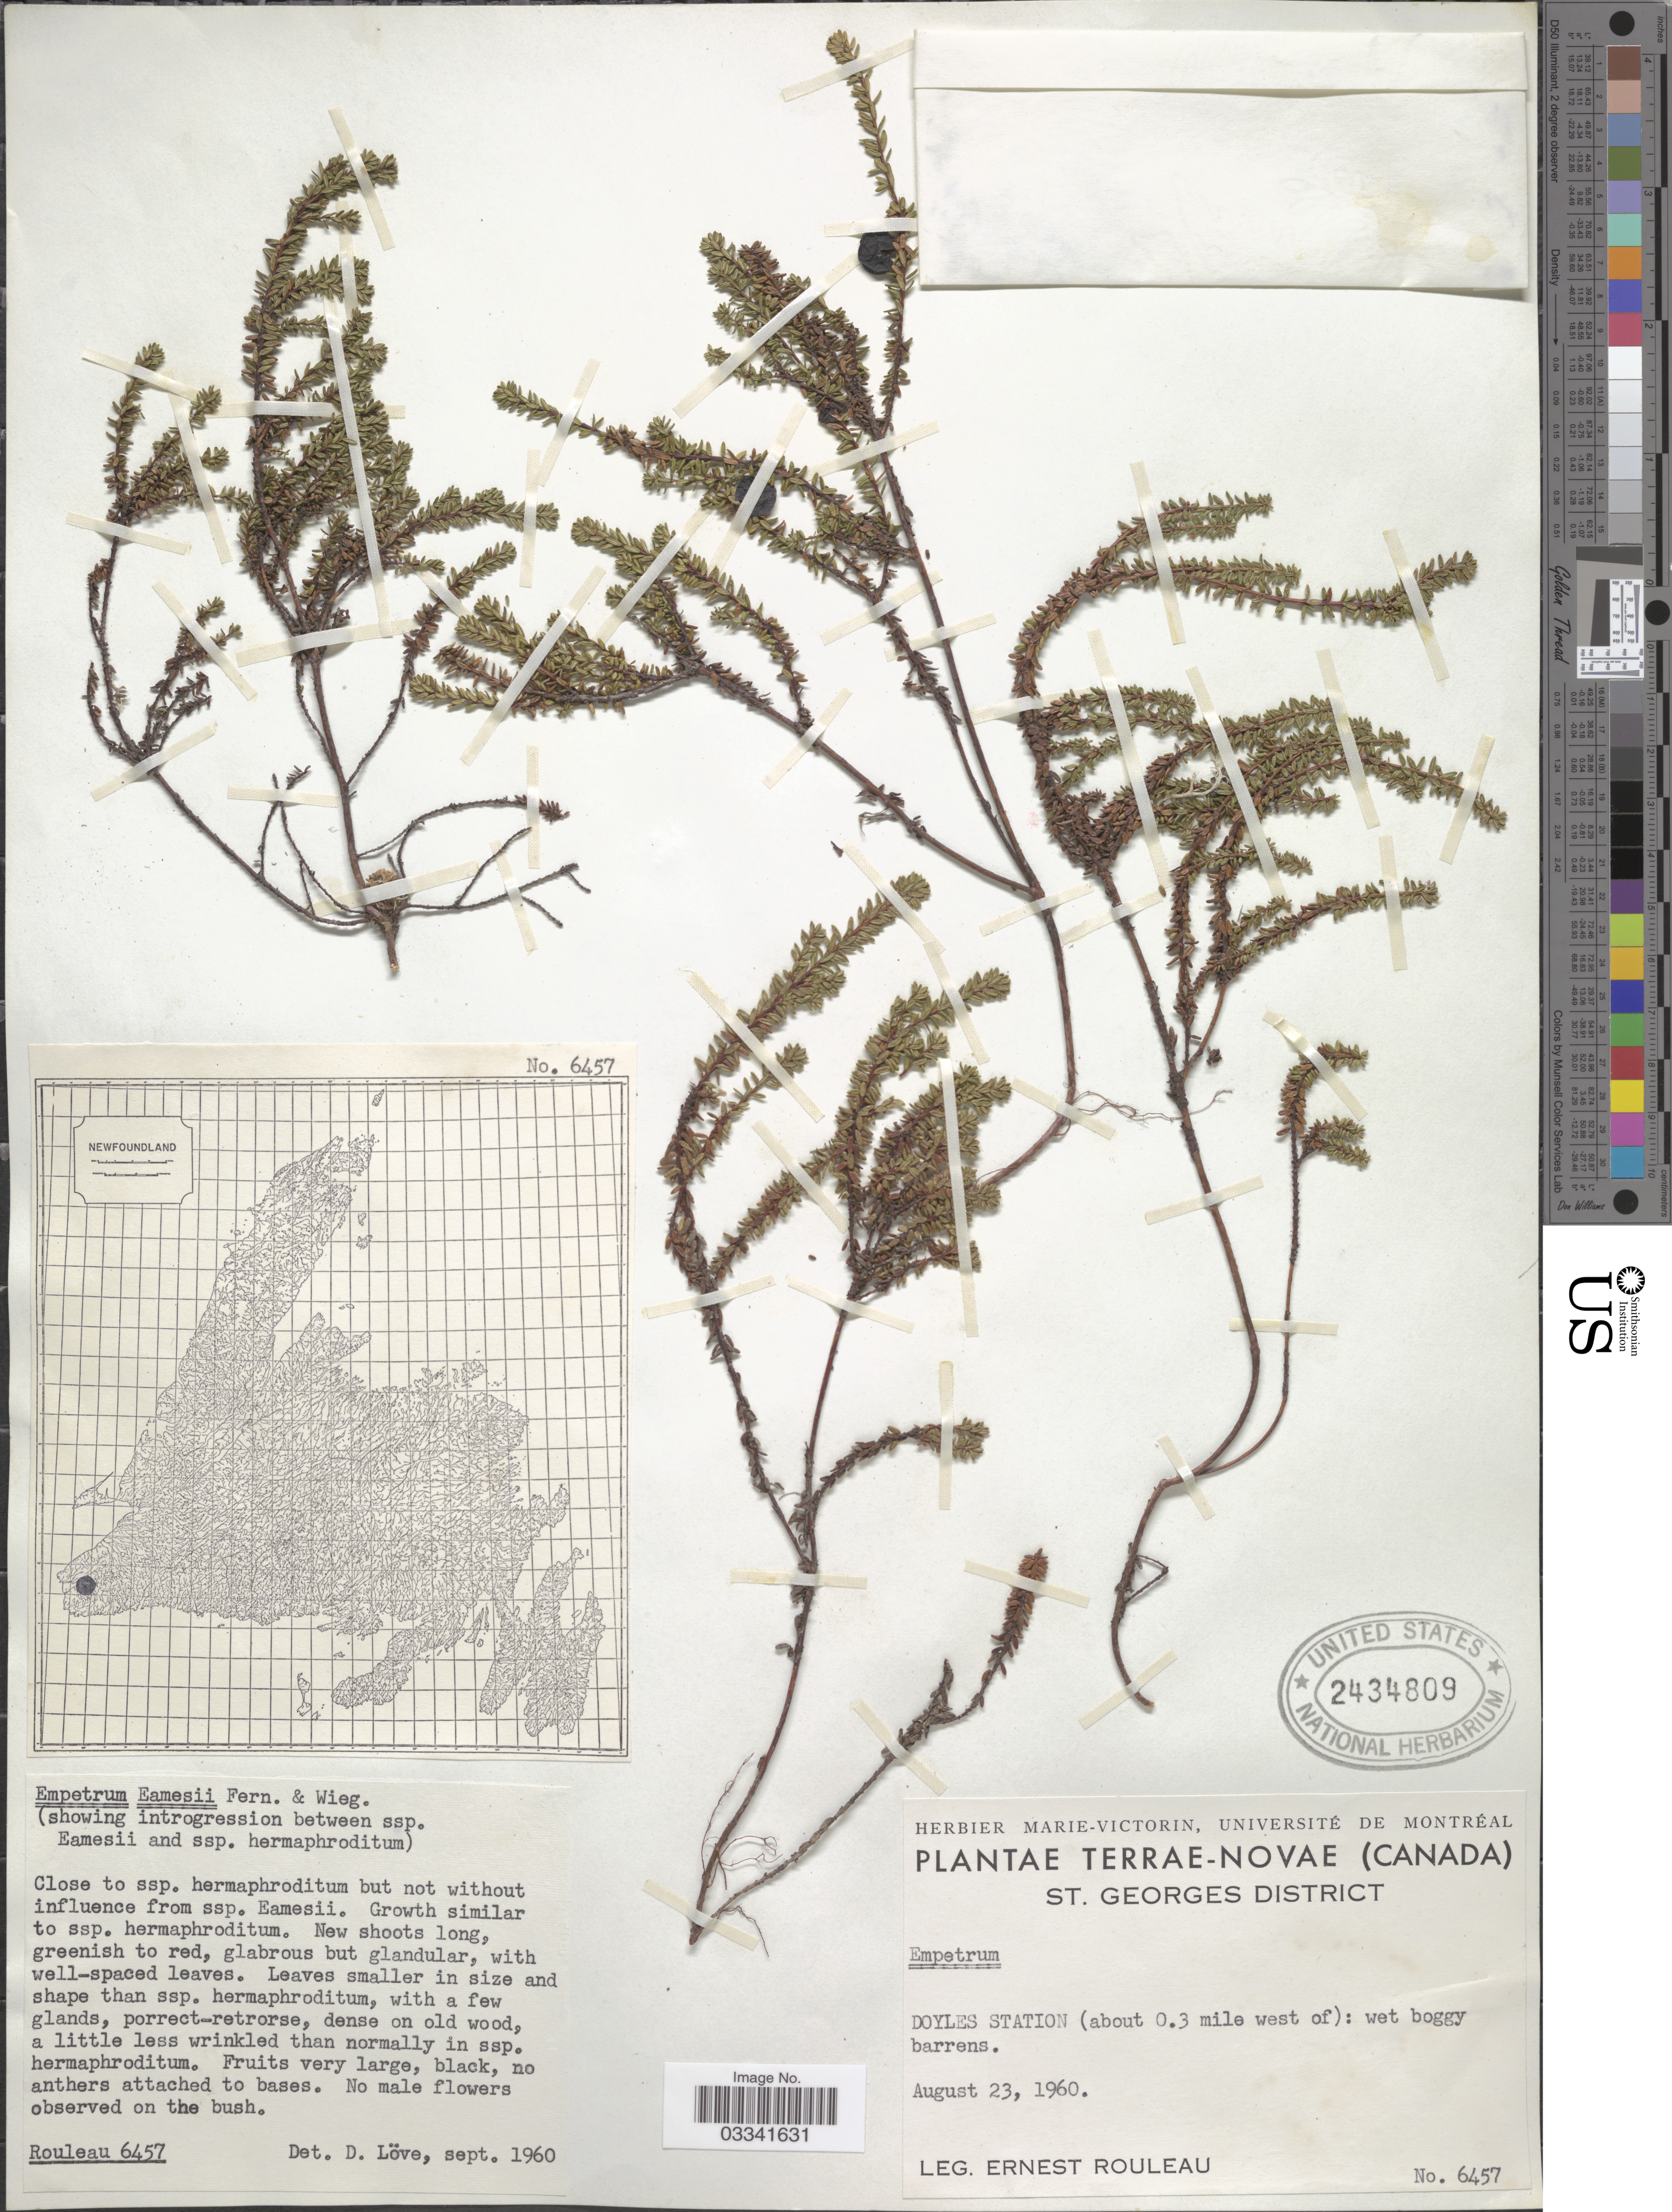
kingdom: Plantae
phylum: Tracheophyta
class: Magnoliopsida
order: Ericales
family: Ericaceae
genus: Empetrum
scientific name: Empetrum eamesii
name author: Fernald & Wiegand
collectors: J. Rouleau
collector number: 6457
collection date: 1960-08-23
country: Canada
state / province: Newfoundland and Labrador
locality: Terrae - Novae. St. Georges District. Doyles Station (about 0.3 mile west of).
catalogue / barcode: US 2434809